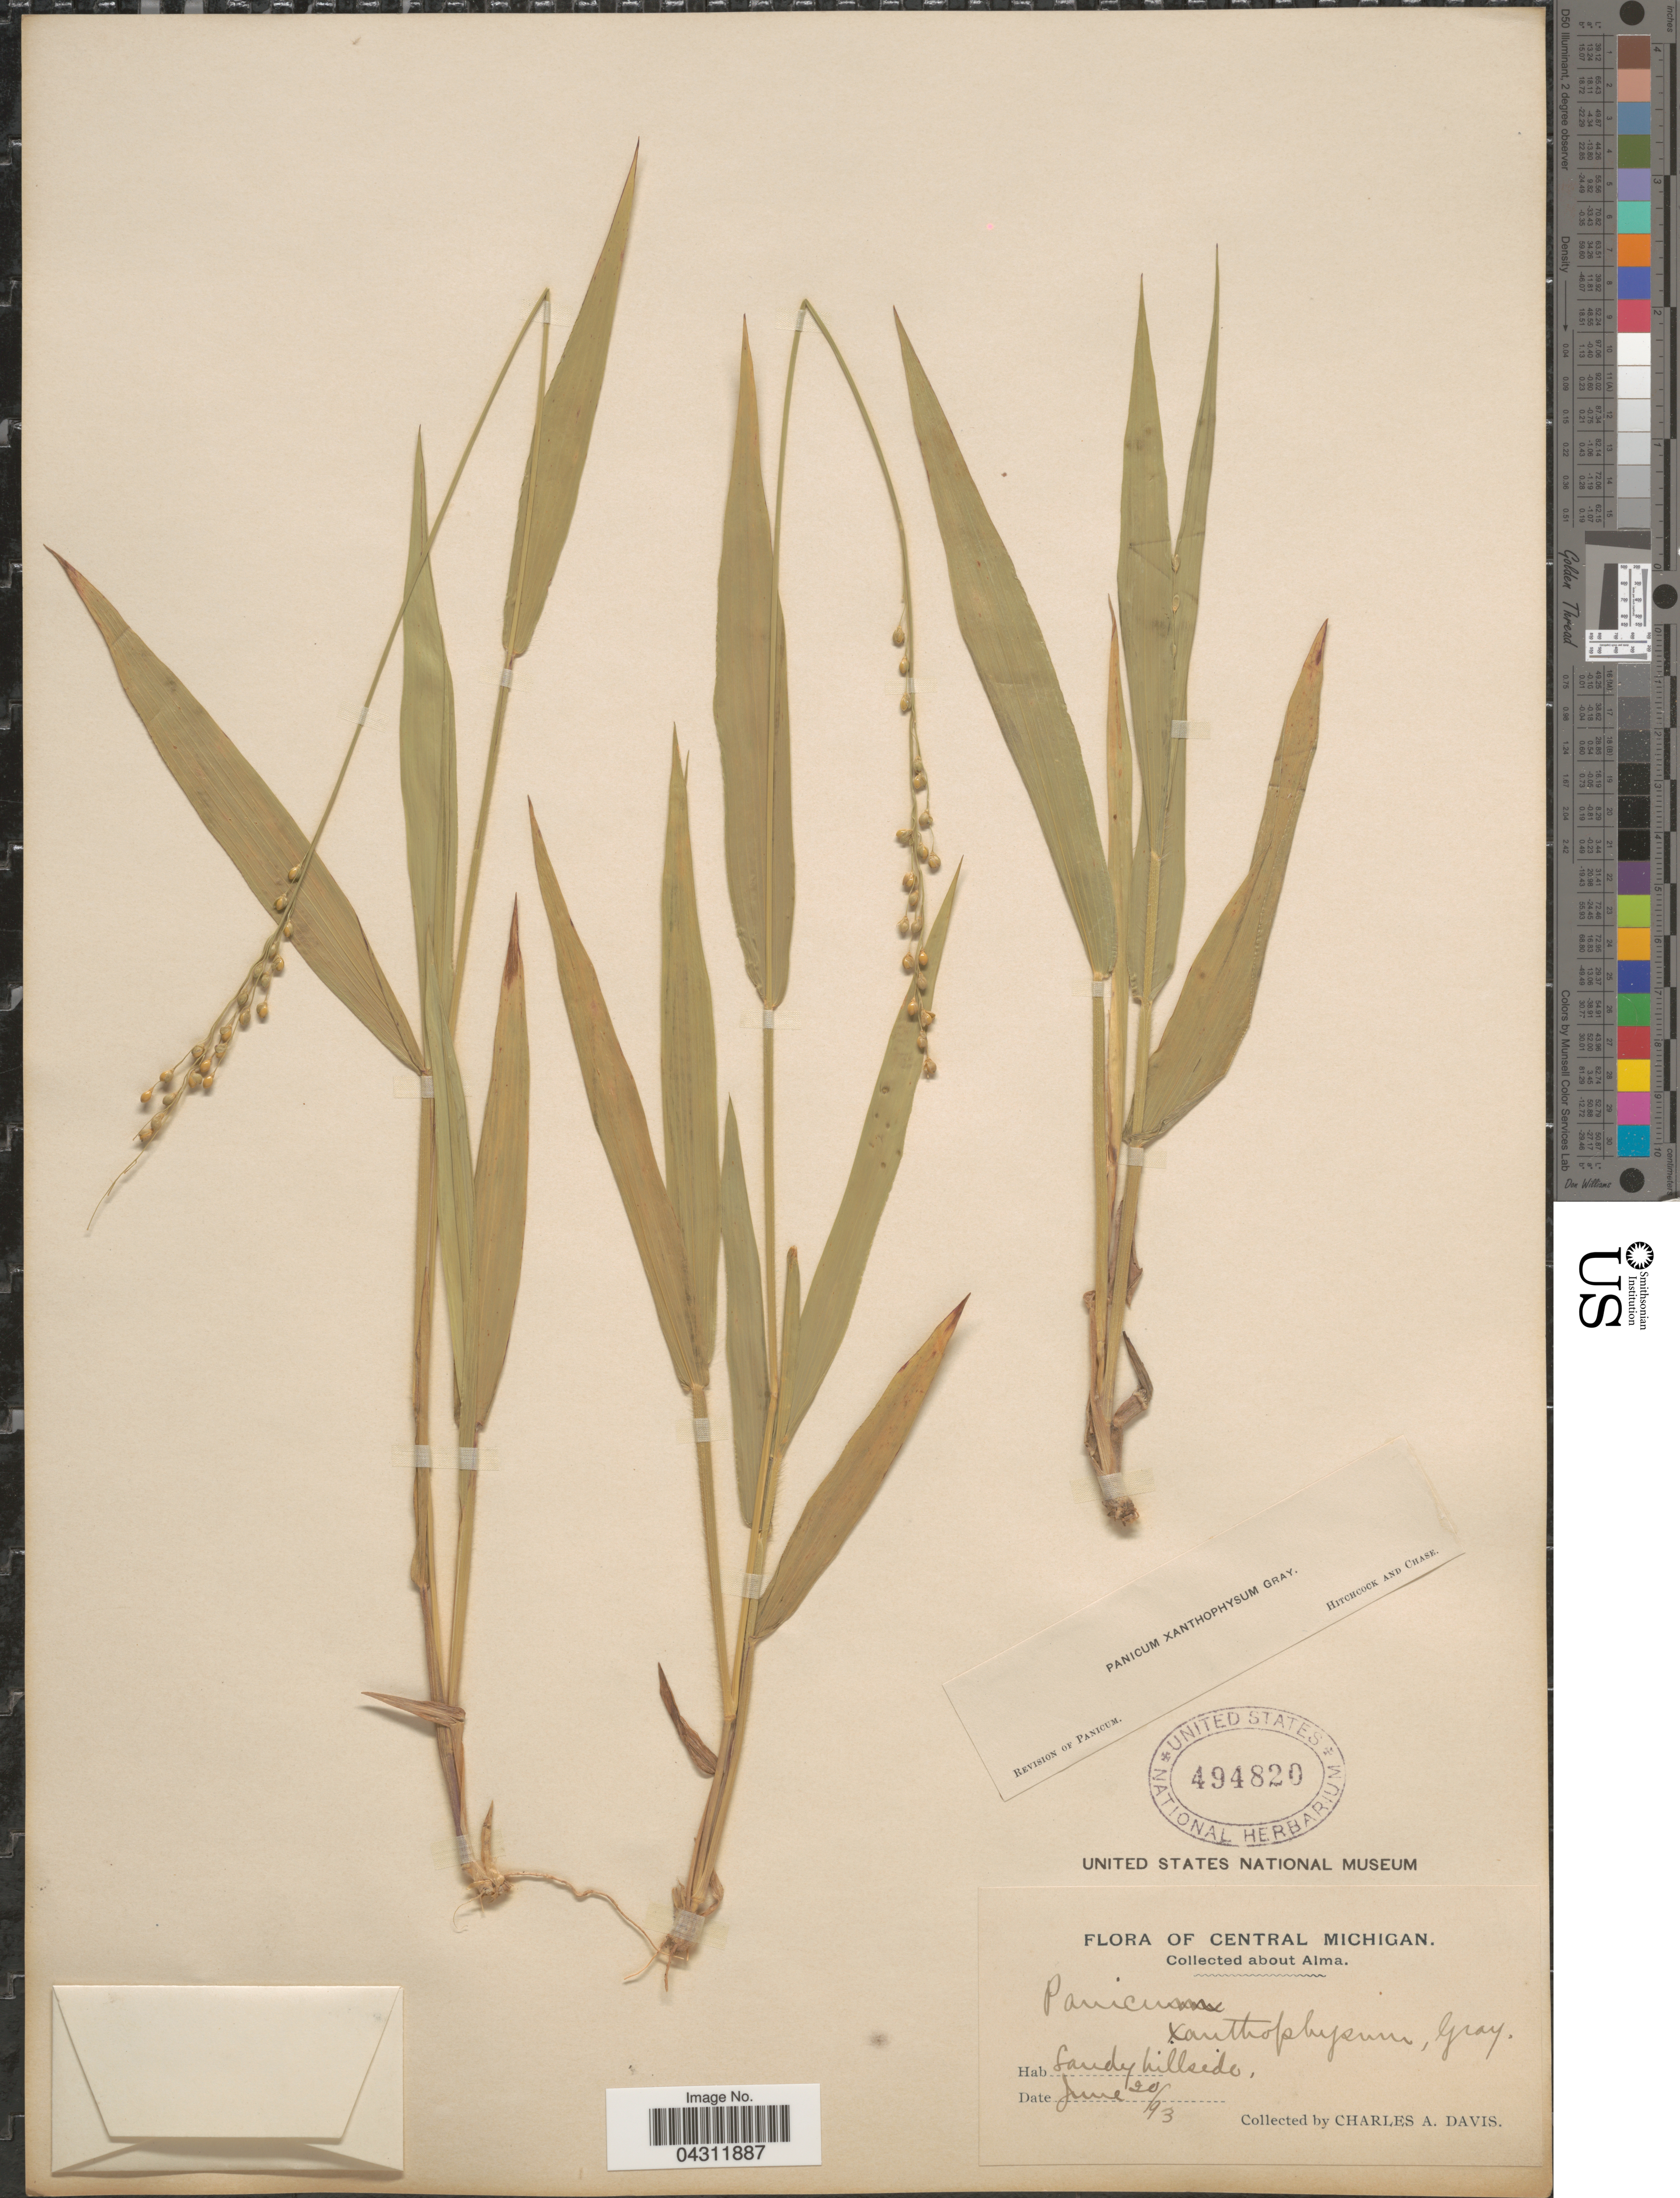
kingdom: Plantae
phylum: Tracheophyta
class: Liliopsida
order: Poales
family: Poaceae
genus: Dichanthelium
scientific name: Dichanthelium xanthophysum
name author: (A. Gray) Freckmann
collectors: C. Davis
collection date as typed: Transcribed d/m/y: 20/6/93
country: United States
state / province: Michigan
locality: Central Michigan. About Alma.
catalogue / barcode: US 494820